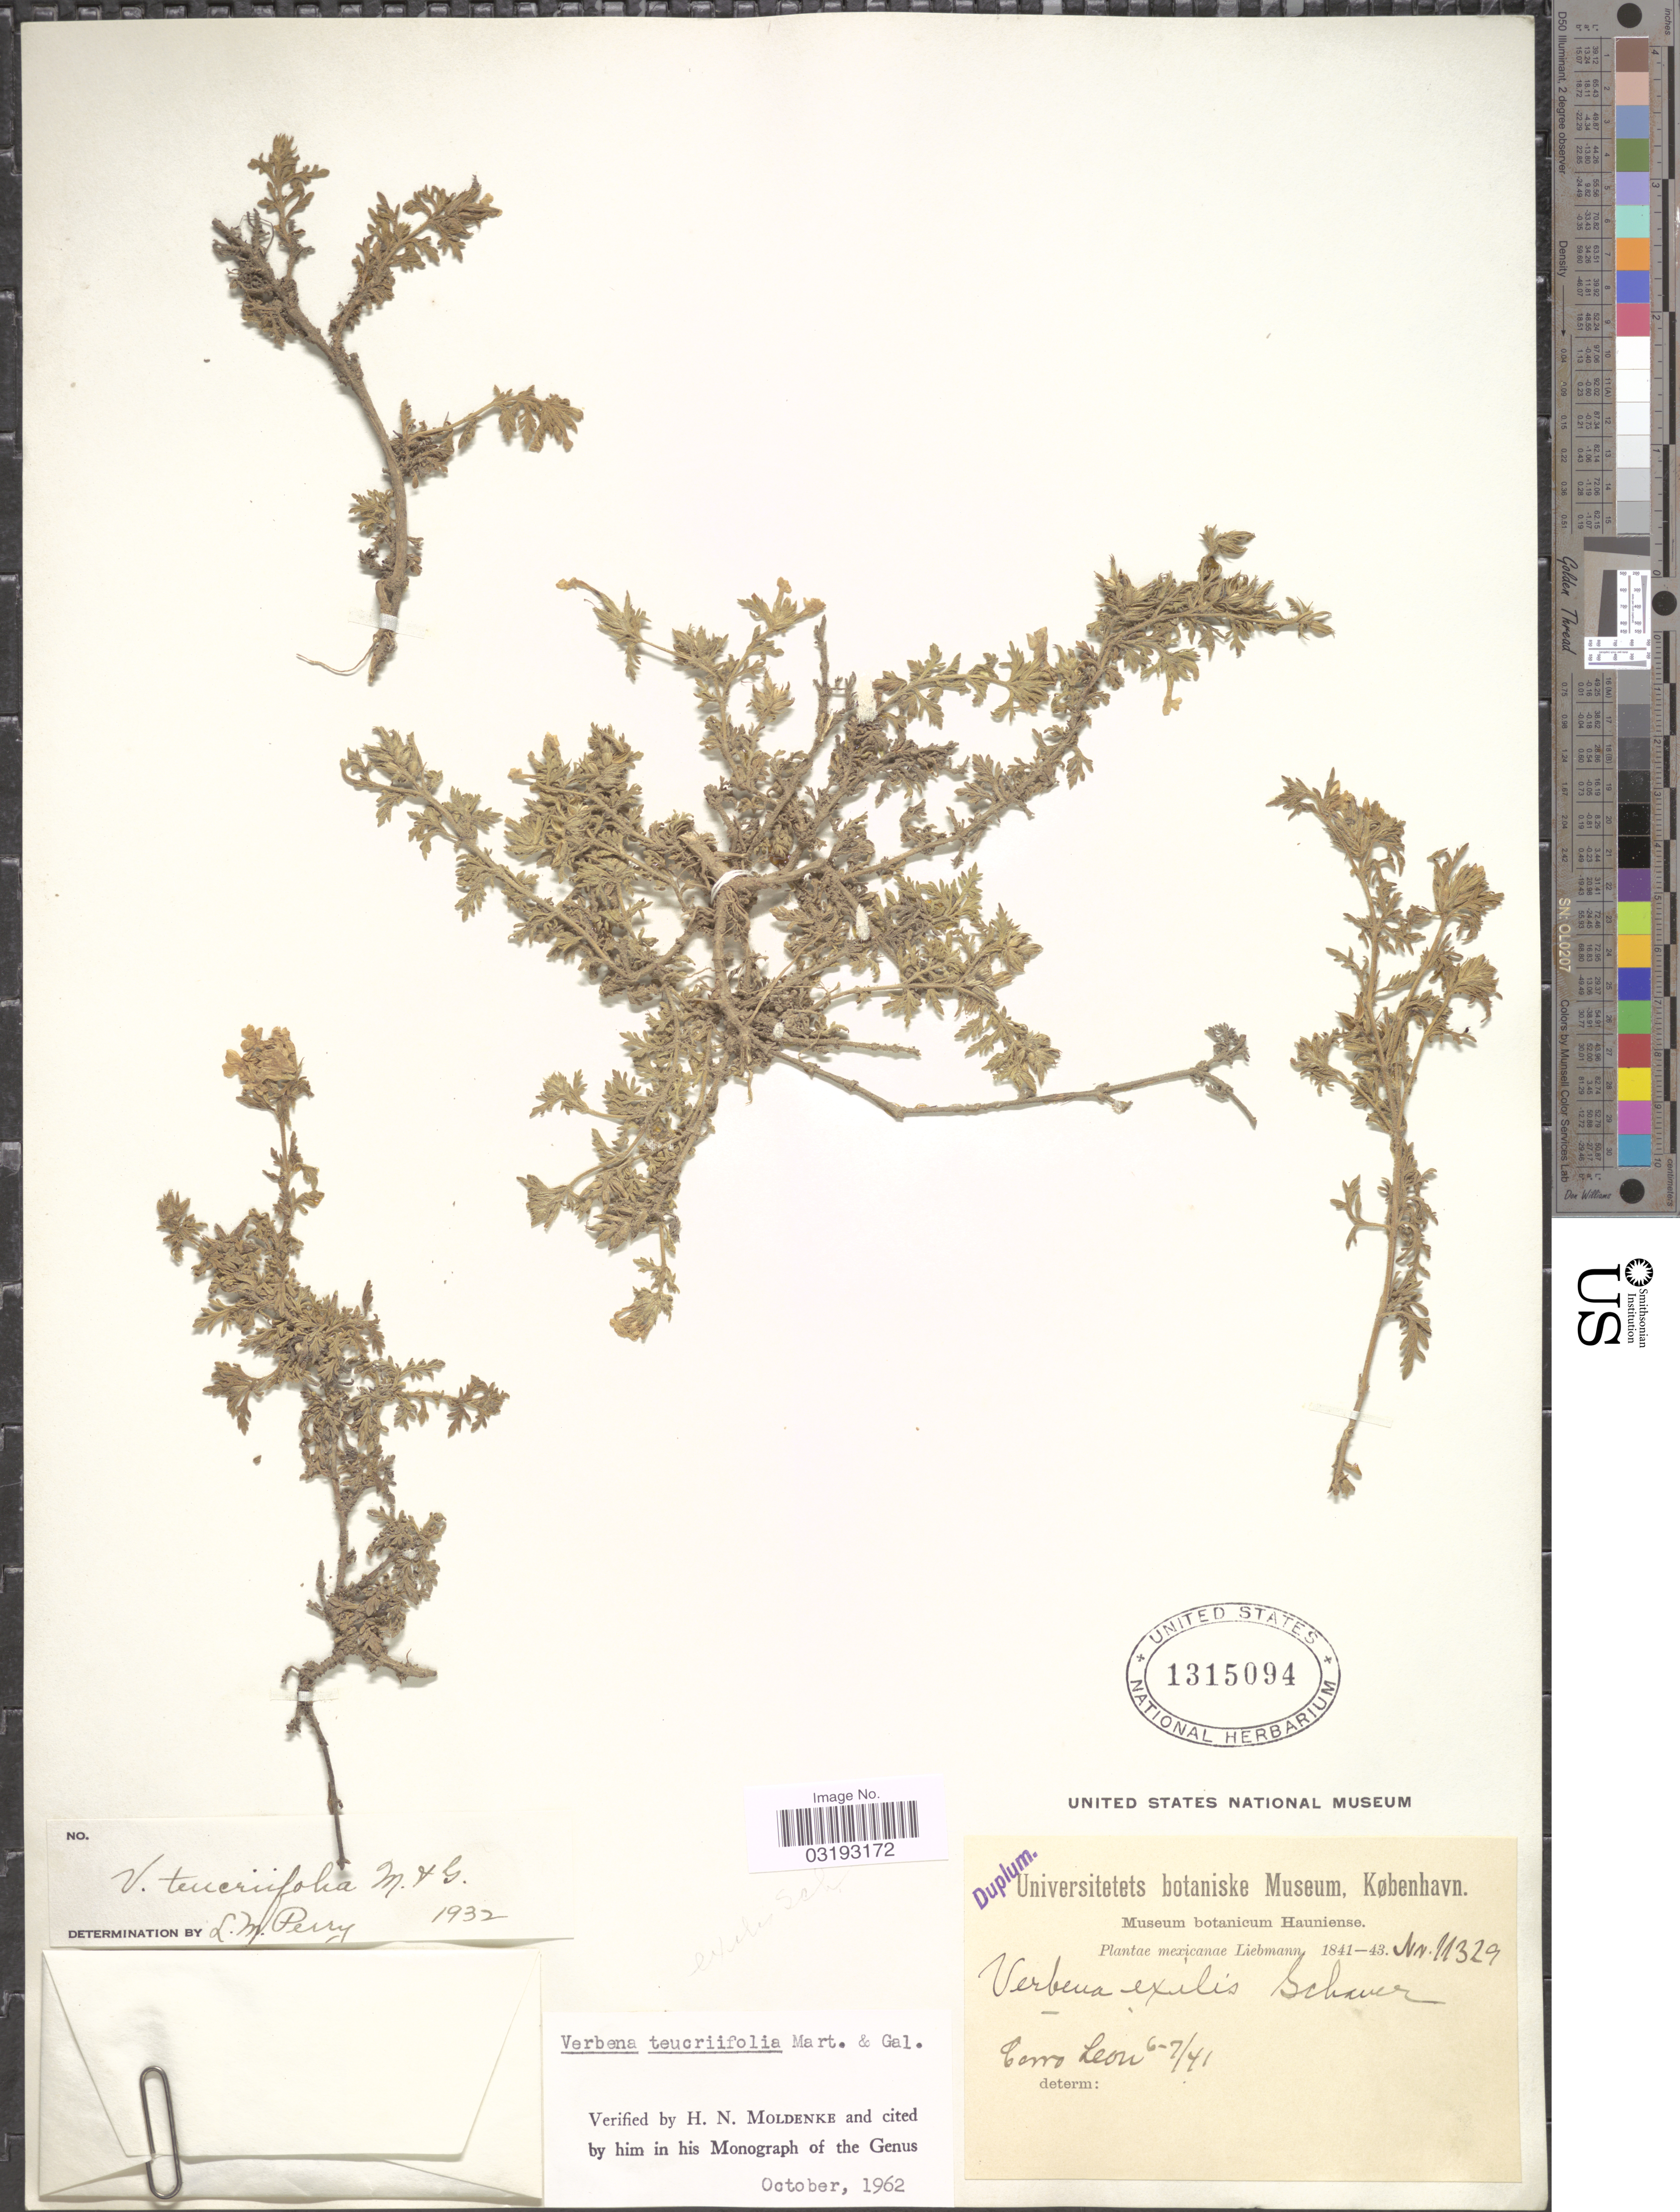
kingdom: Plantae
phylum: Tracheophyta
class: Magnoliopsida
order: Lamiales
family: Verbenaceae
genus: Verbena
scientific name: Verbena teucriifolia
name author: M. Martens & Galeotti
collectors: Liebmann, --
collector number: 11329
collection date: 1841-06/1841-07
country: Mexico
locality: Cerro Leon.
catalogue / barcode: US 1315094